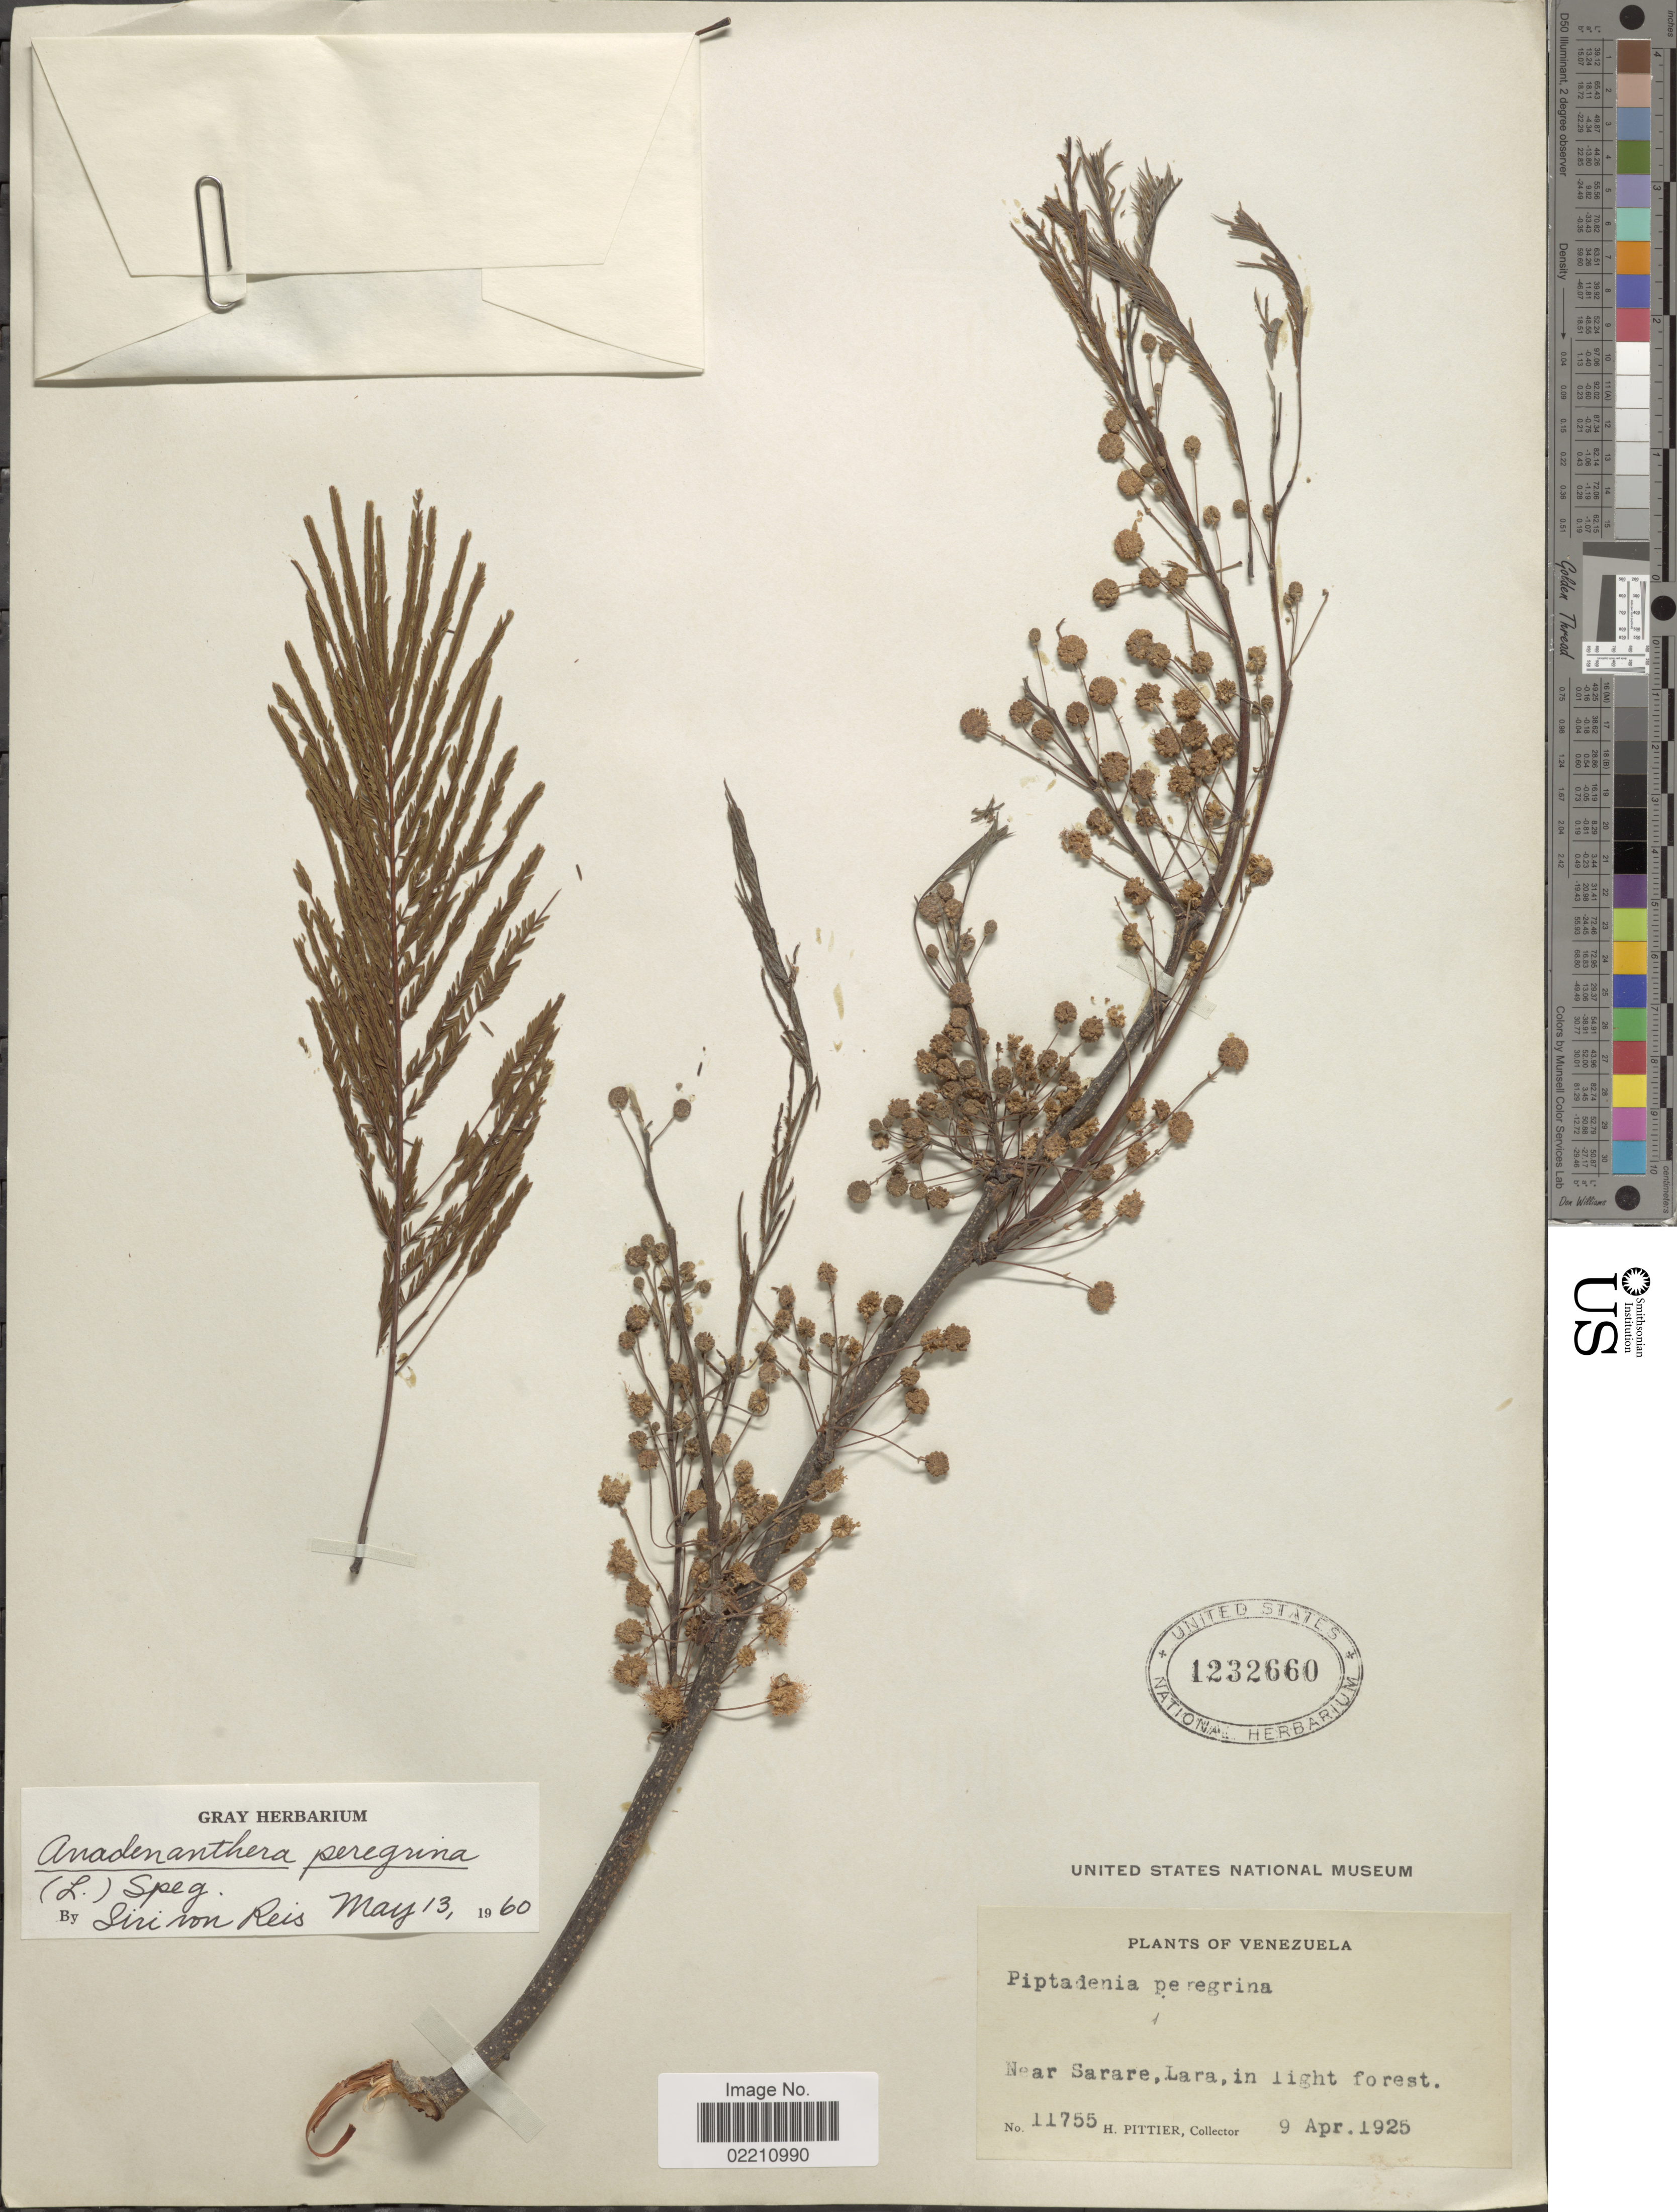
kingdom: Plantae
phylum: Tracheophyta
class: Magnoliopsida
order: Fabales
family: Fabaceae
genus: Anadenanthera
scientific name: Anadenanthera peregrina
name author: (L.) Speg.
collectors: H. F. Pittier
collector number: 11755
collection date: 1925-04-09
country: Venezuela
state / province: Lara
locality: Near Sarare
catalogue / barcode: US 1232660